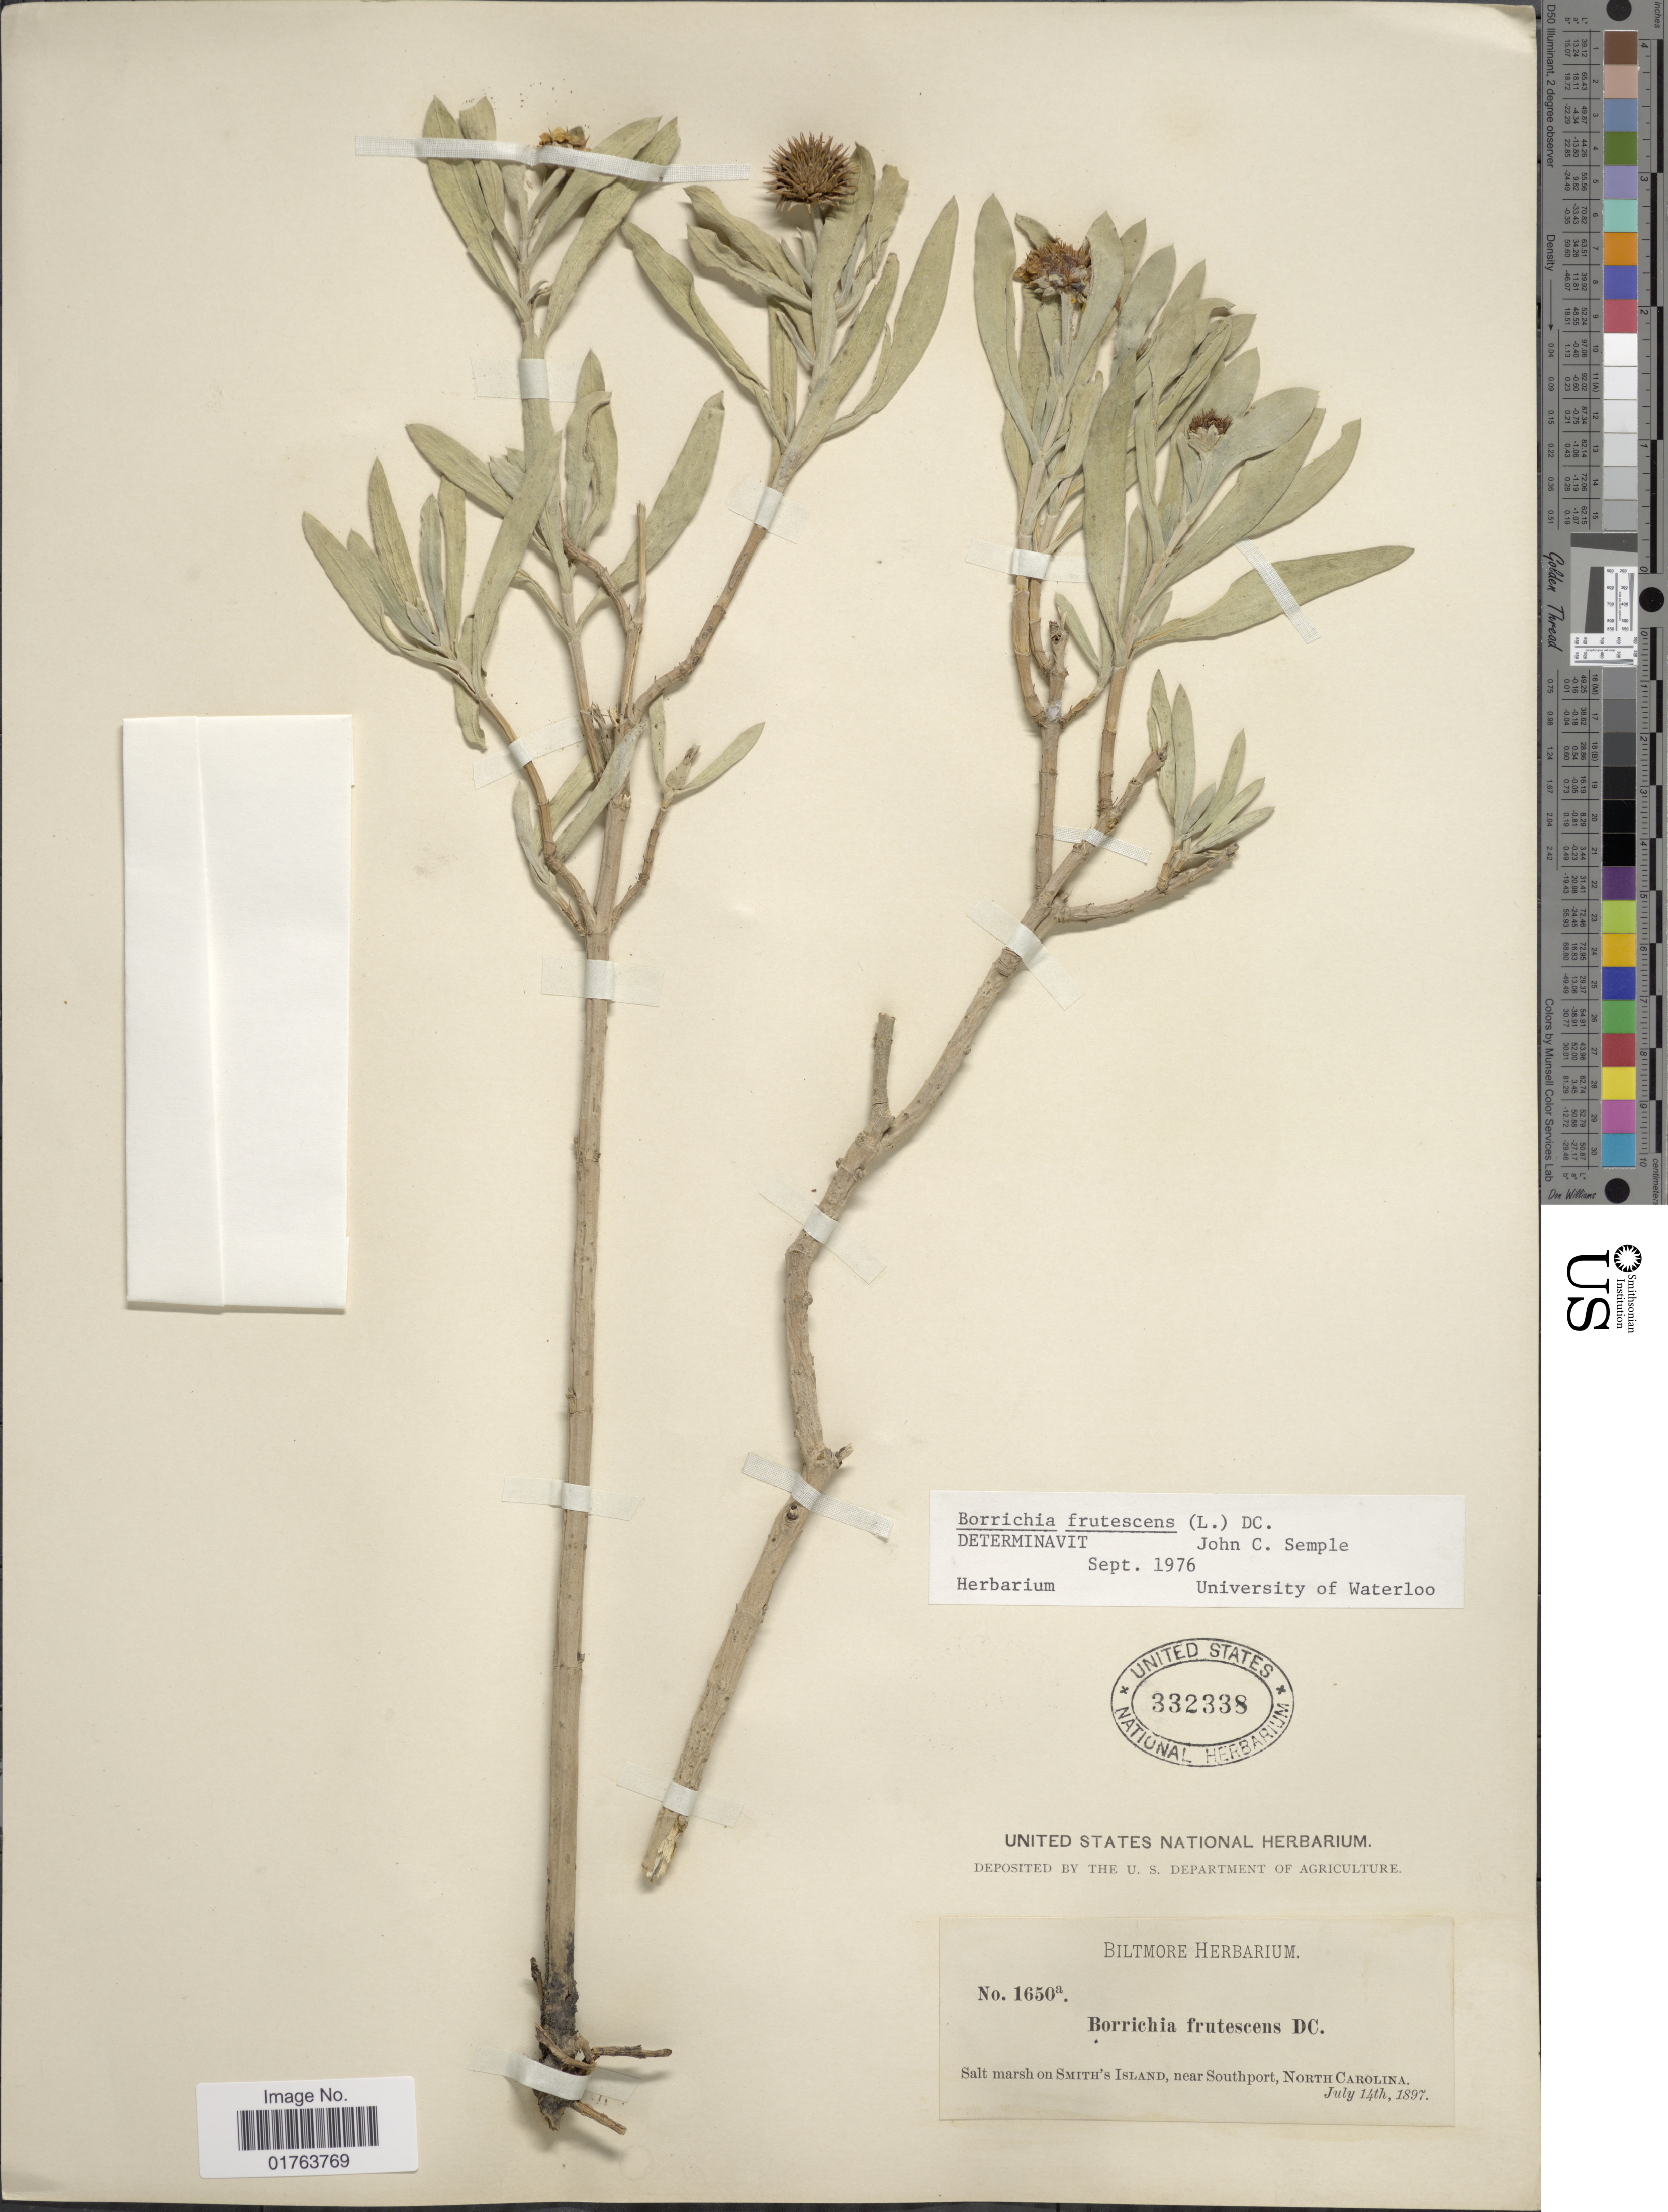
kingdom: Plantae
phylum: Tracheophyta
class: Magnoliopsida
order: Asterales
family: Asteraceae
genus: Borrichia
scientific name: Borrichia frutescens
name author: (L.) DC.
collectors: ex herb. Biltmore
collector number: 1650a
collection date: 1897-07-14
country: United States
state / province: North Carolina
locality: Salt marsh on Smith's Island, near Southport, North Carolina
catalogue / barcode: US 332338